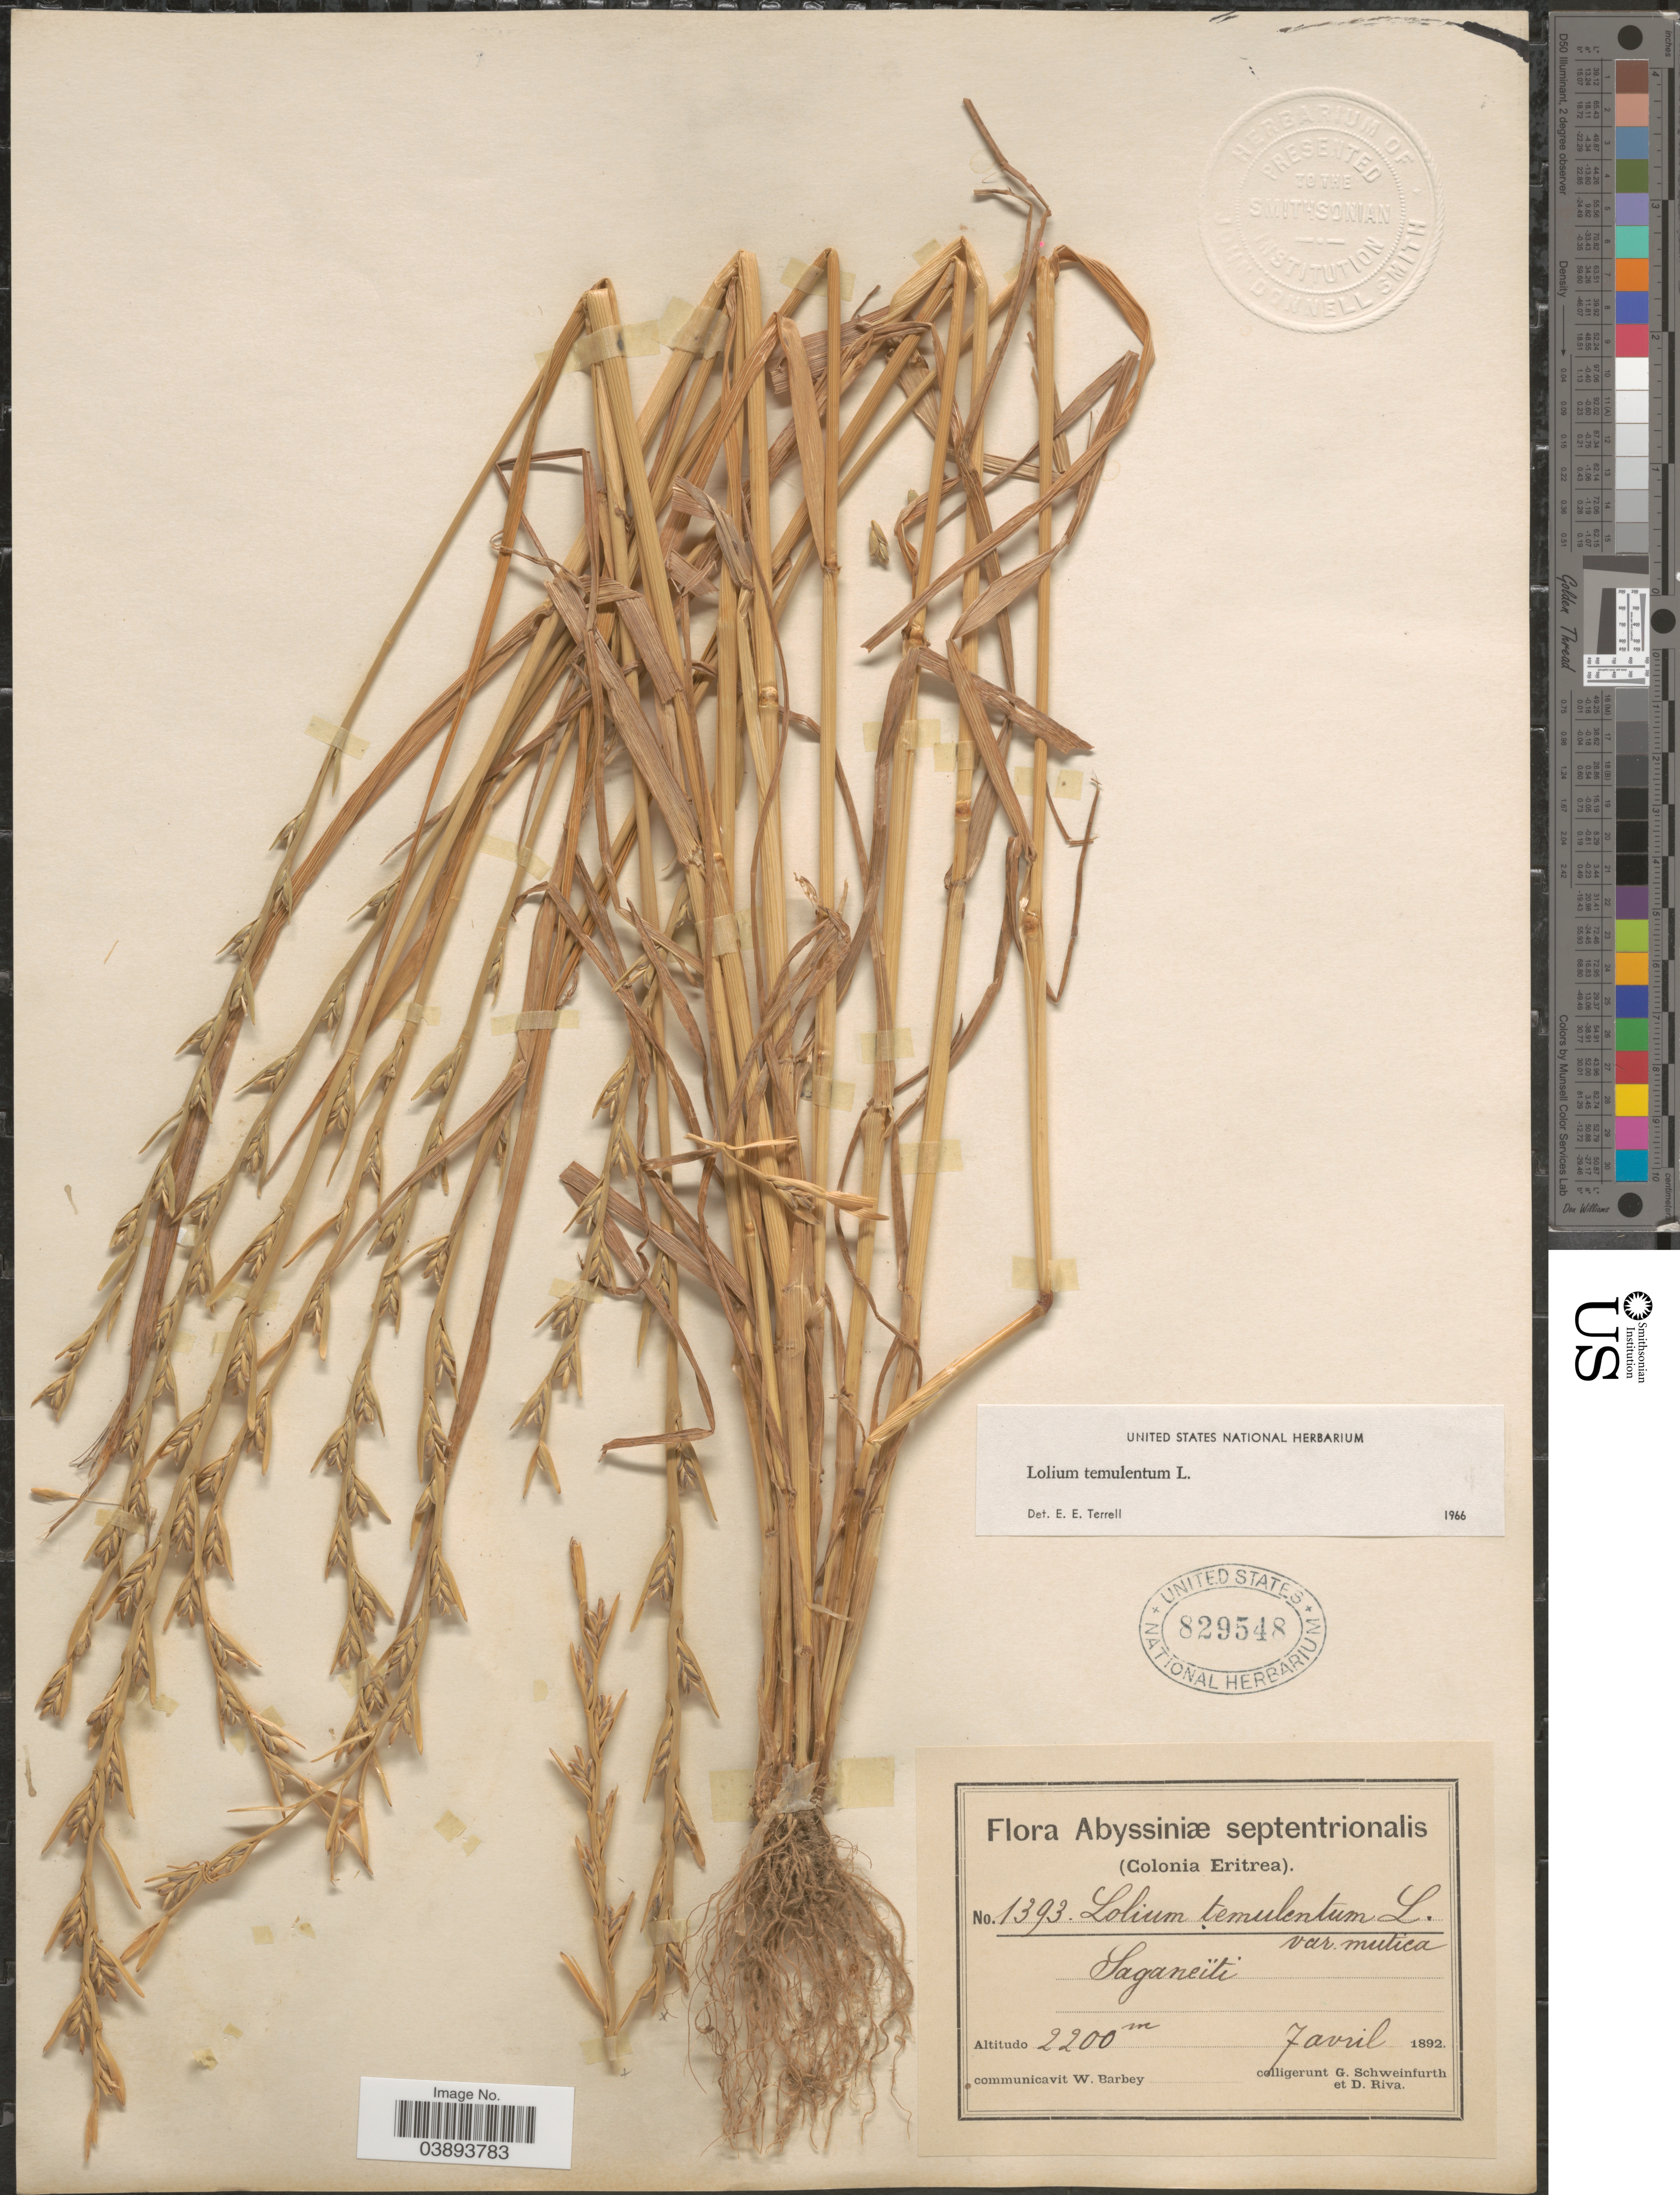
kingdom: Plantae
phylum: Tracheophyta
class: Liliopsida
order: Poales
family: Poaceae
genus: Lolium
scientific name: Lolium temulentum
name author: L.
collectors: G. A. Schweinfurth (herbarium) & D. Riva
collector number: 1393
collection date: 1892-04-07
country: Eritrea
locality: Abyssiniæ septentrionalis (Colonia Eritrea). Saganeïti.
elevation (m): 2200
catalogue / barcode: US 829548